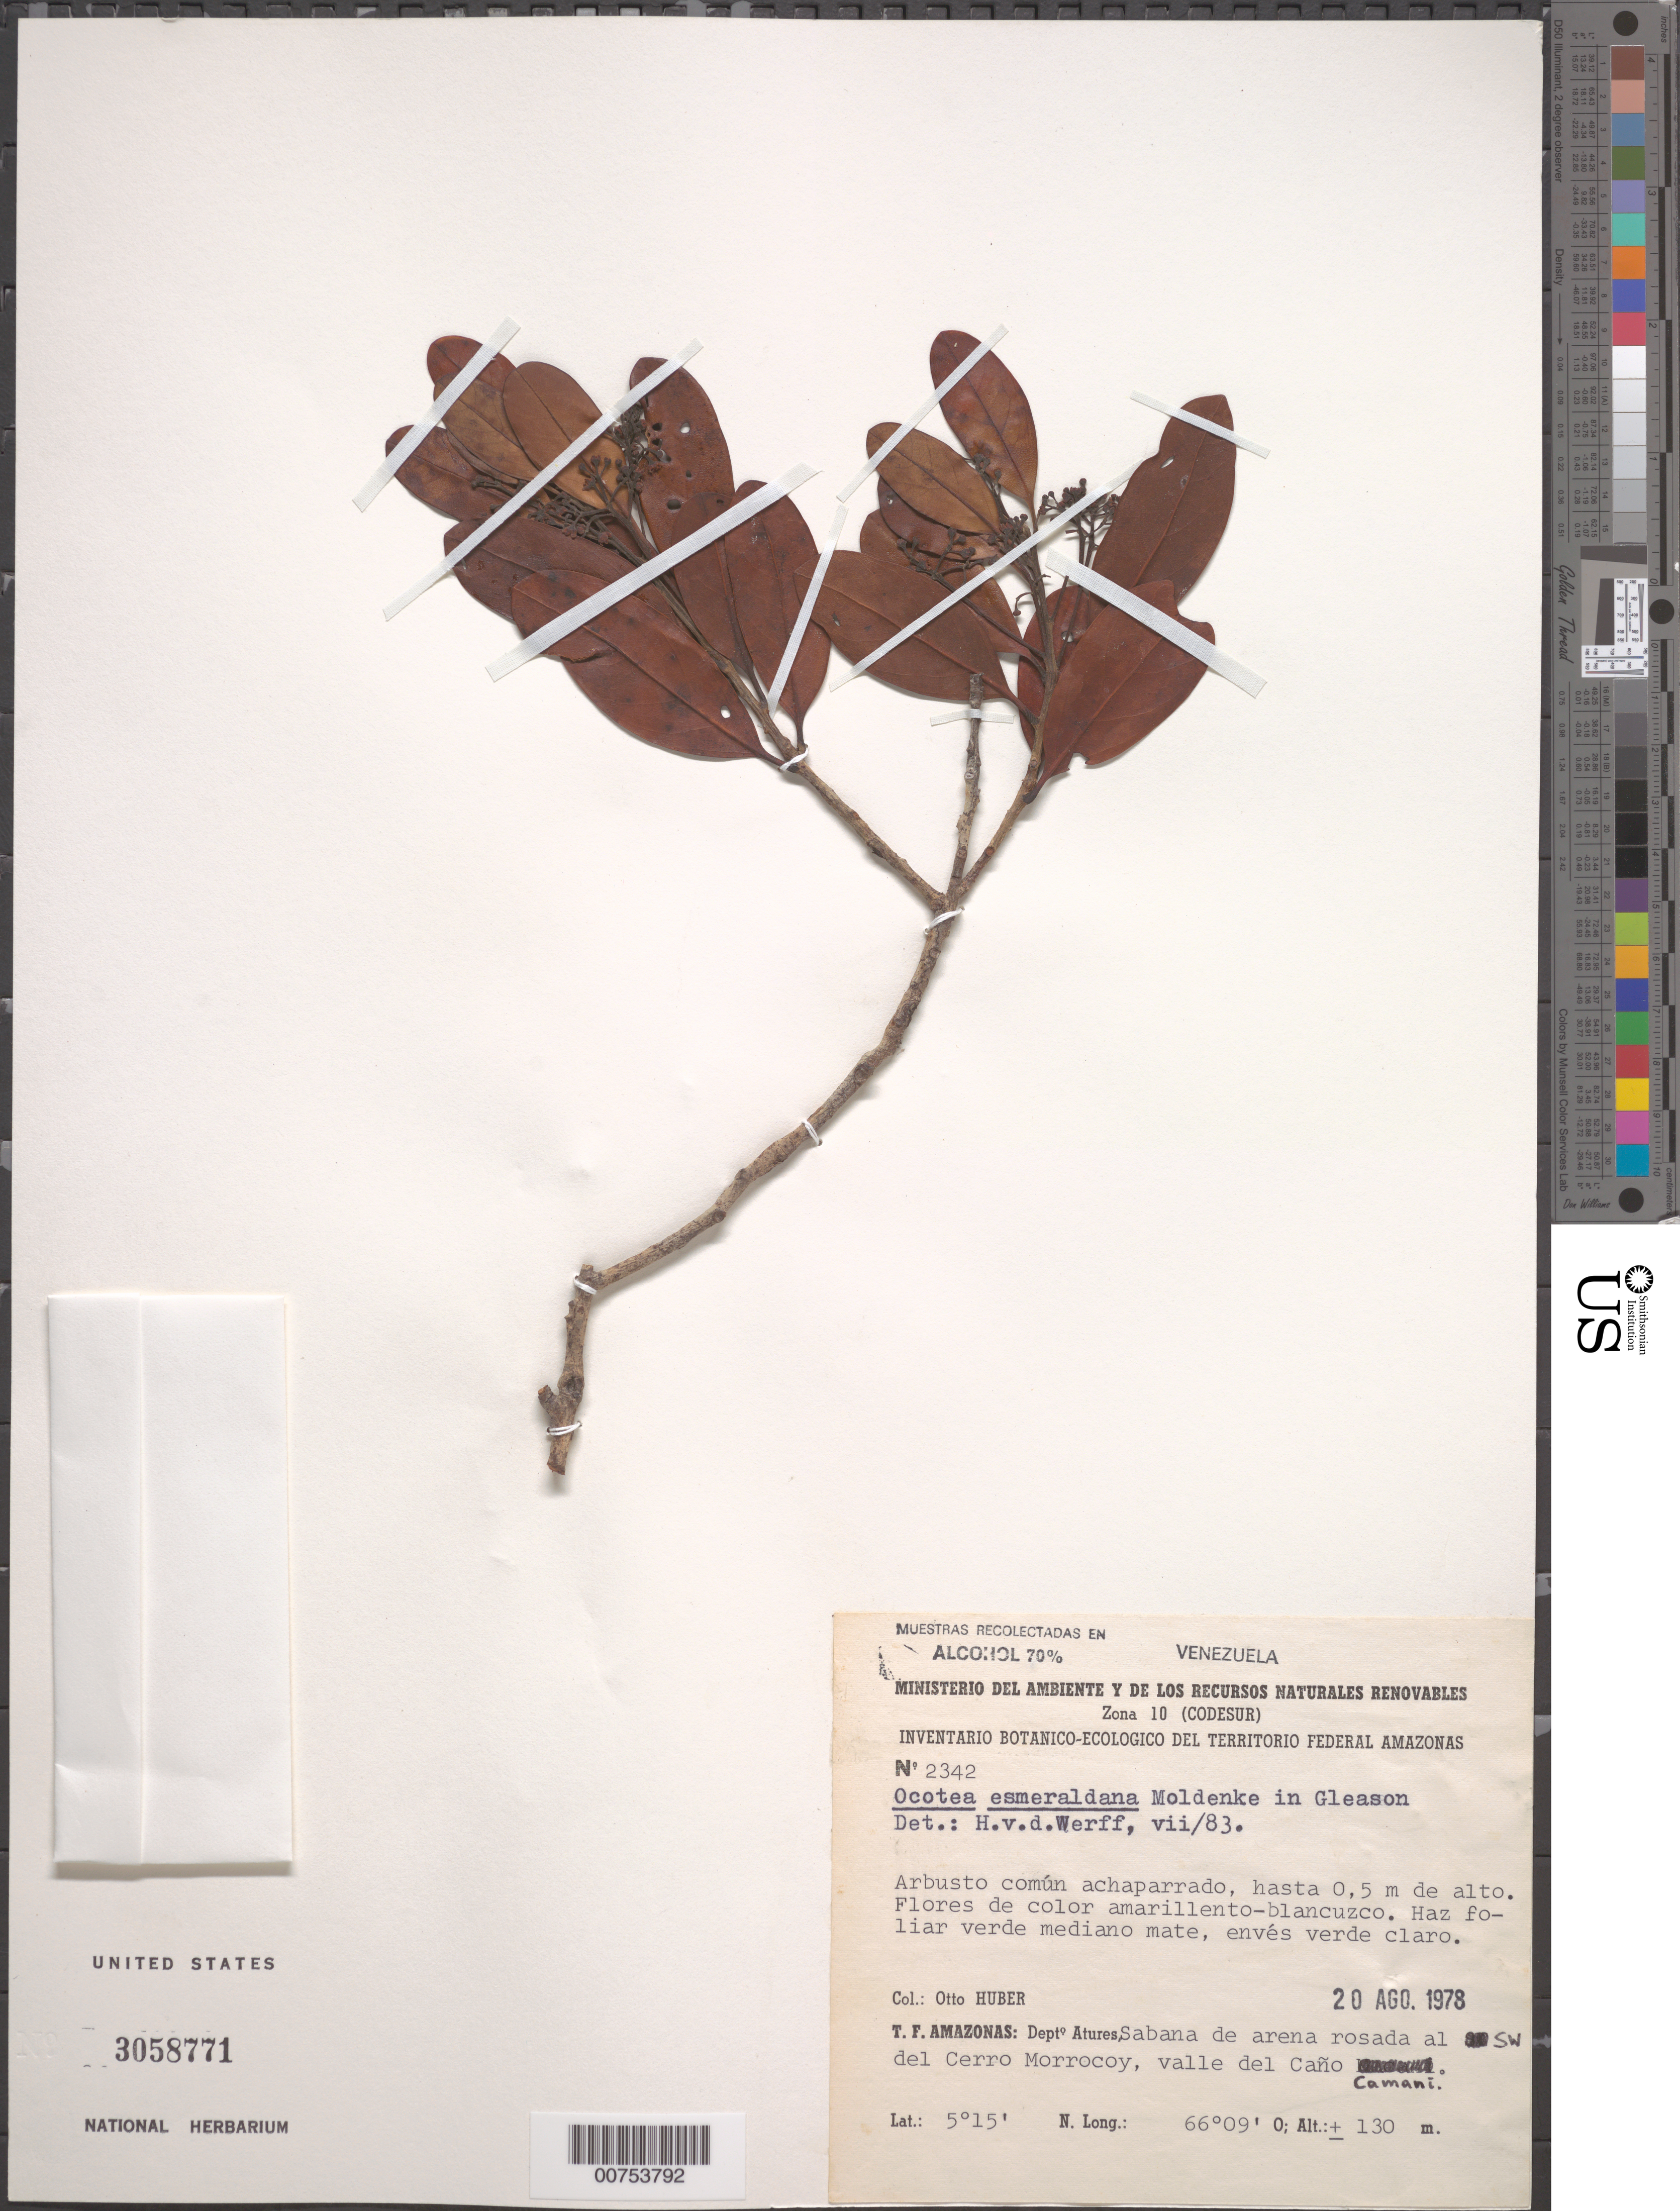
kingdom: Plantae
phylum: Tracheophyta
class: Magnoliopsida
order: Laurales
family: Lauraceae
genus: Ocotea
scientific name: Ocotea esmeraldana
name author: Moldenke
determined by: van der Werff, H., (MO), Missouri Botanical Garden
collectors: O. Huber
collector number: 2342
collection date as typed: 20-Aug-78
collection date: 1978-08-20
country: Venezuela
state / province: Amazonas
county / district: Atures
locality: SW de Cerro Morrocoy, valle de Caño Camaní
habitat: Pink sand savanna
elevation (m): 130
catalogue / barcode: US 3058771